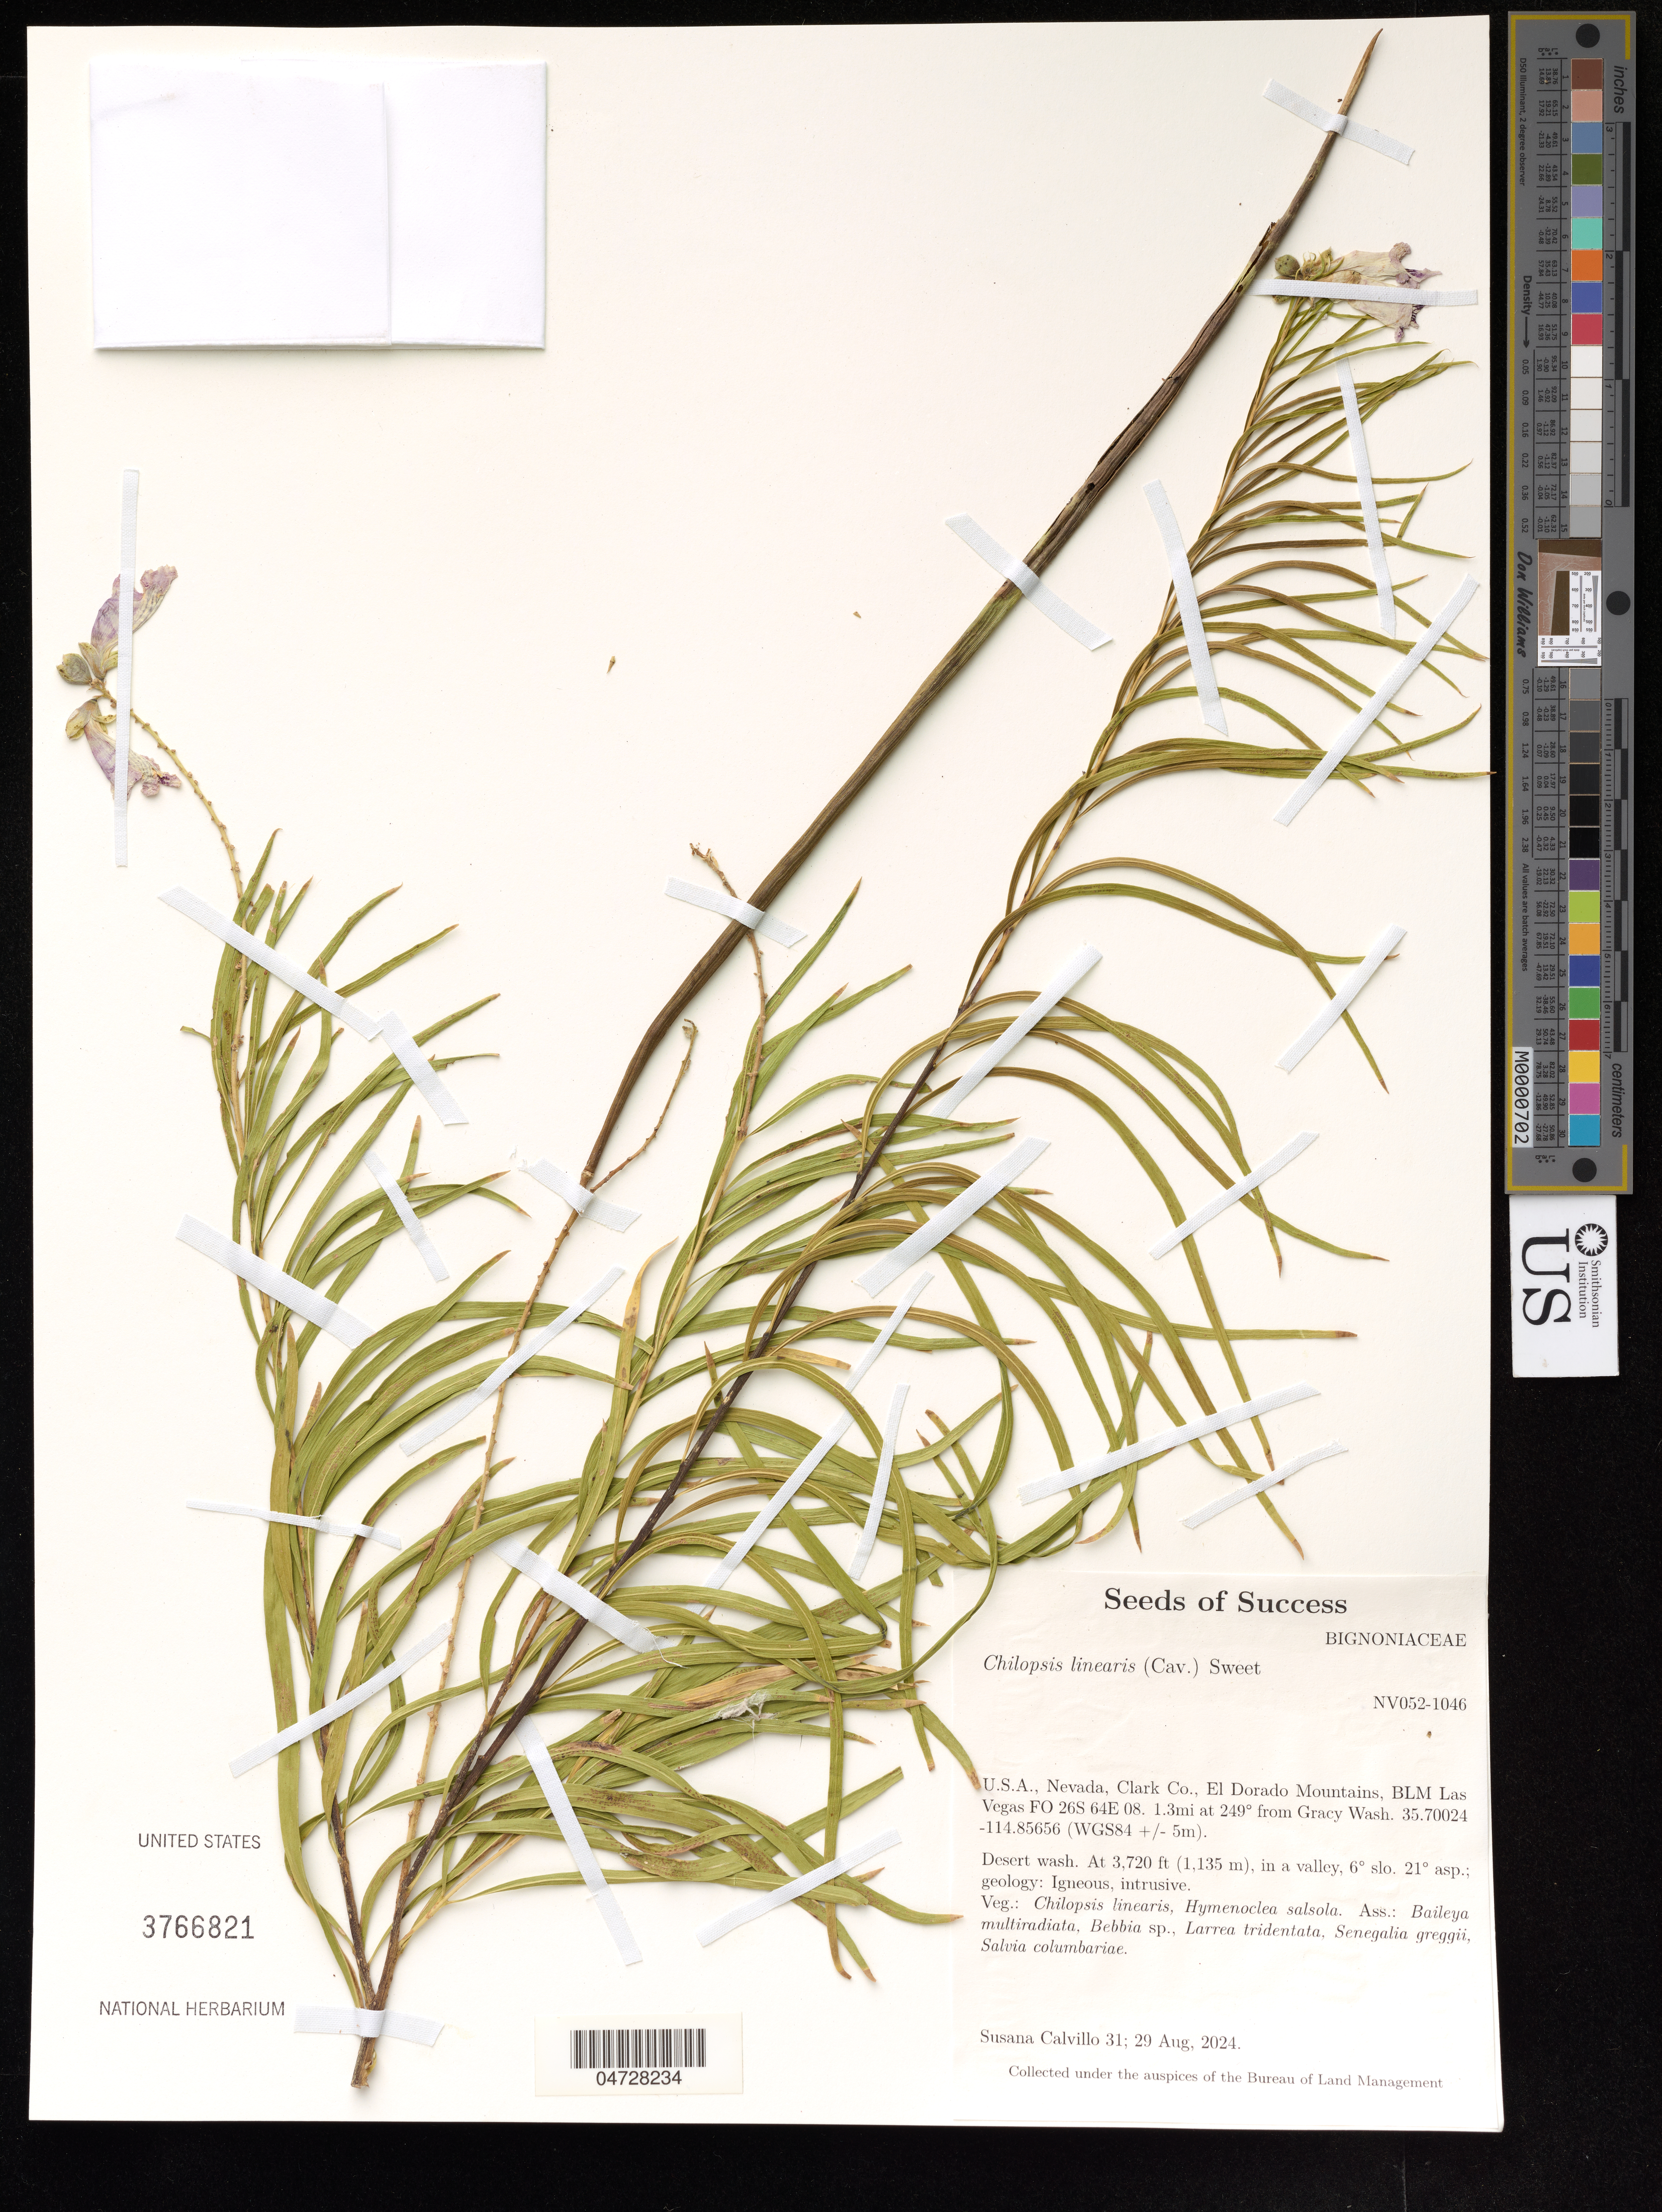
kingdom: Plantae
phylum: Tracheophyta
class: Magnoliopsida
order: Lamiales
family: Bignoniaceae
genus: Chilopsis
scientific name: Chilopsis linearis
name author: (Cav.) Sweet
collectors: S. Calvillo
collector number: NV052-1046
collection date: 2024-08-29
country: United States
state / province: Nevada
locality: Clark Co., El Dorado Mountains, BLM Las Vegas FO.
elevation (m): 1134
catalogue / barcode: US 3766821